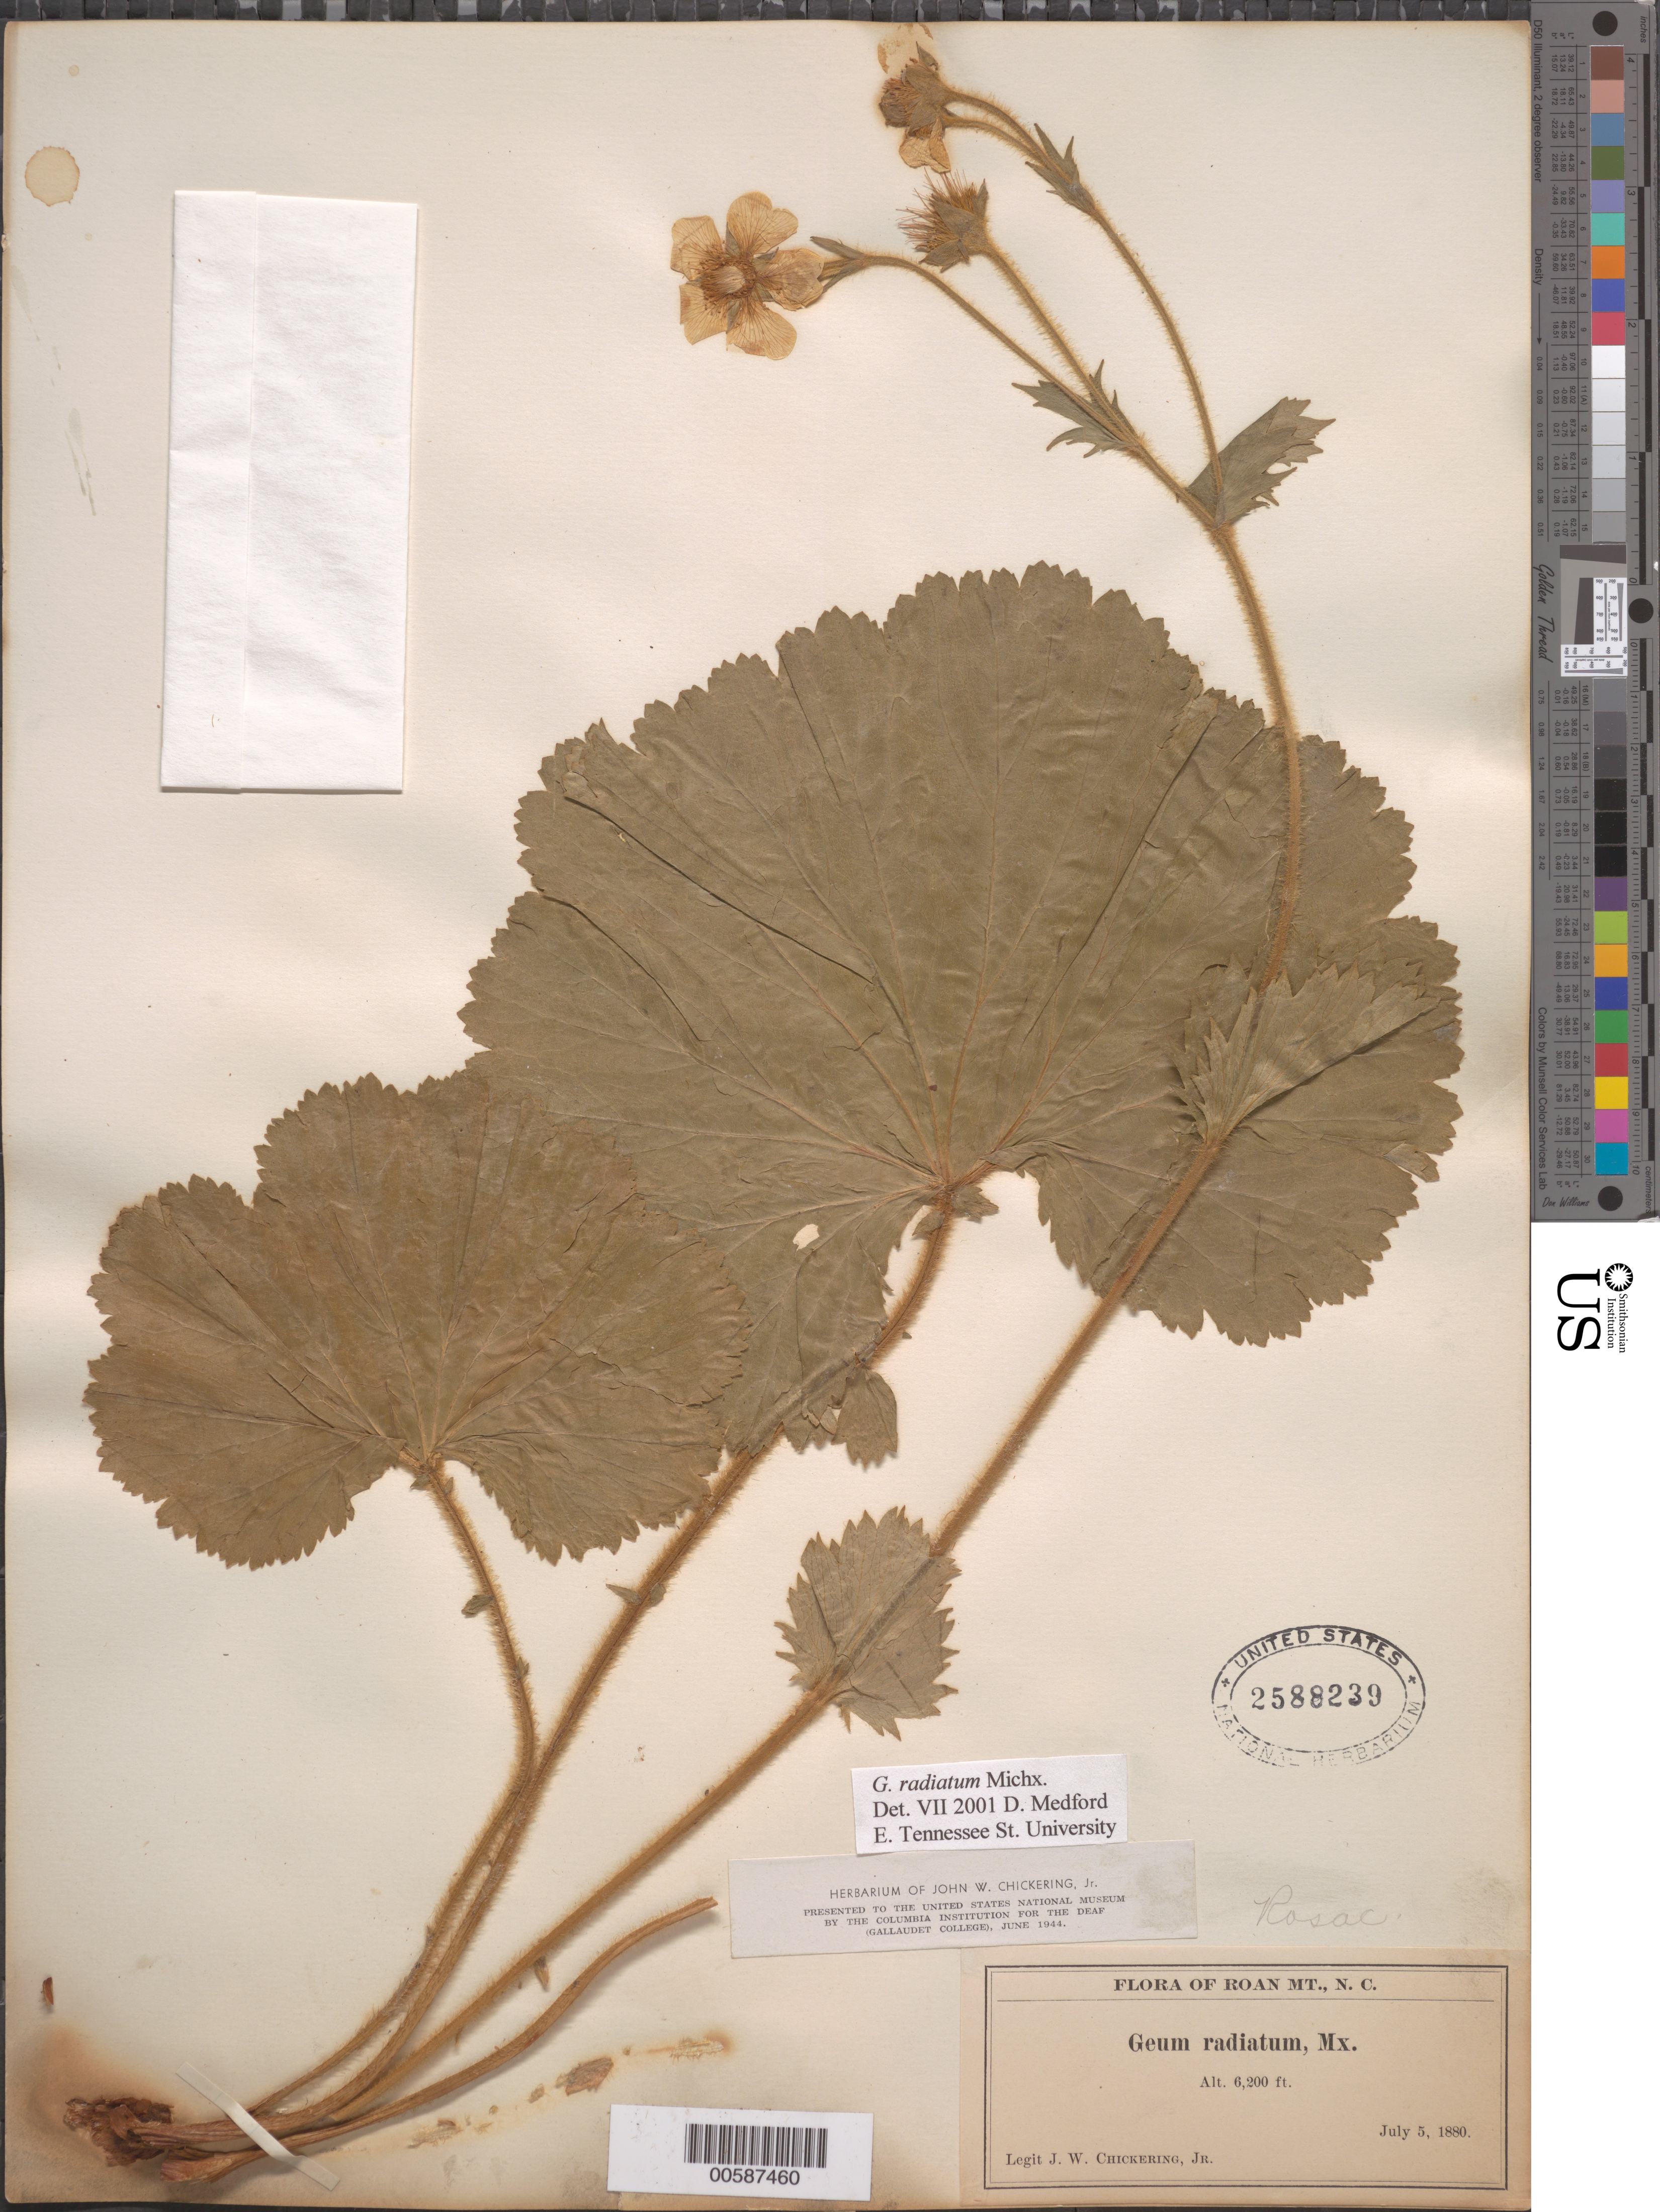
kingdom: Plantae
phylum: Tracheophyta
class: Magnoliopsida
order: Rosales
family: Rosaceae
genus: Geum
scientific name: Geum radiatum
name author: Michx.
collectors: J. W. Chickering Jr.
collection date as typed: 05 Jul 1880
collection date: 1880-07-05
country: United States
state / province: North Carolina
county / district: Mitchell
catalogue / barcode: US 2588239